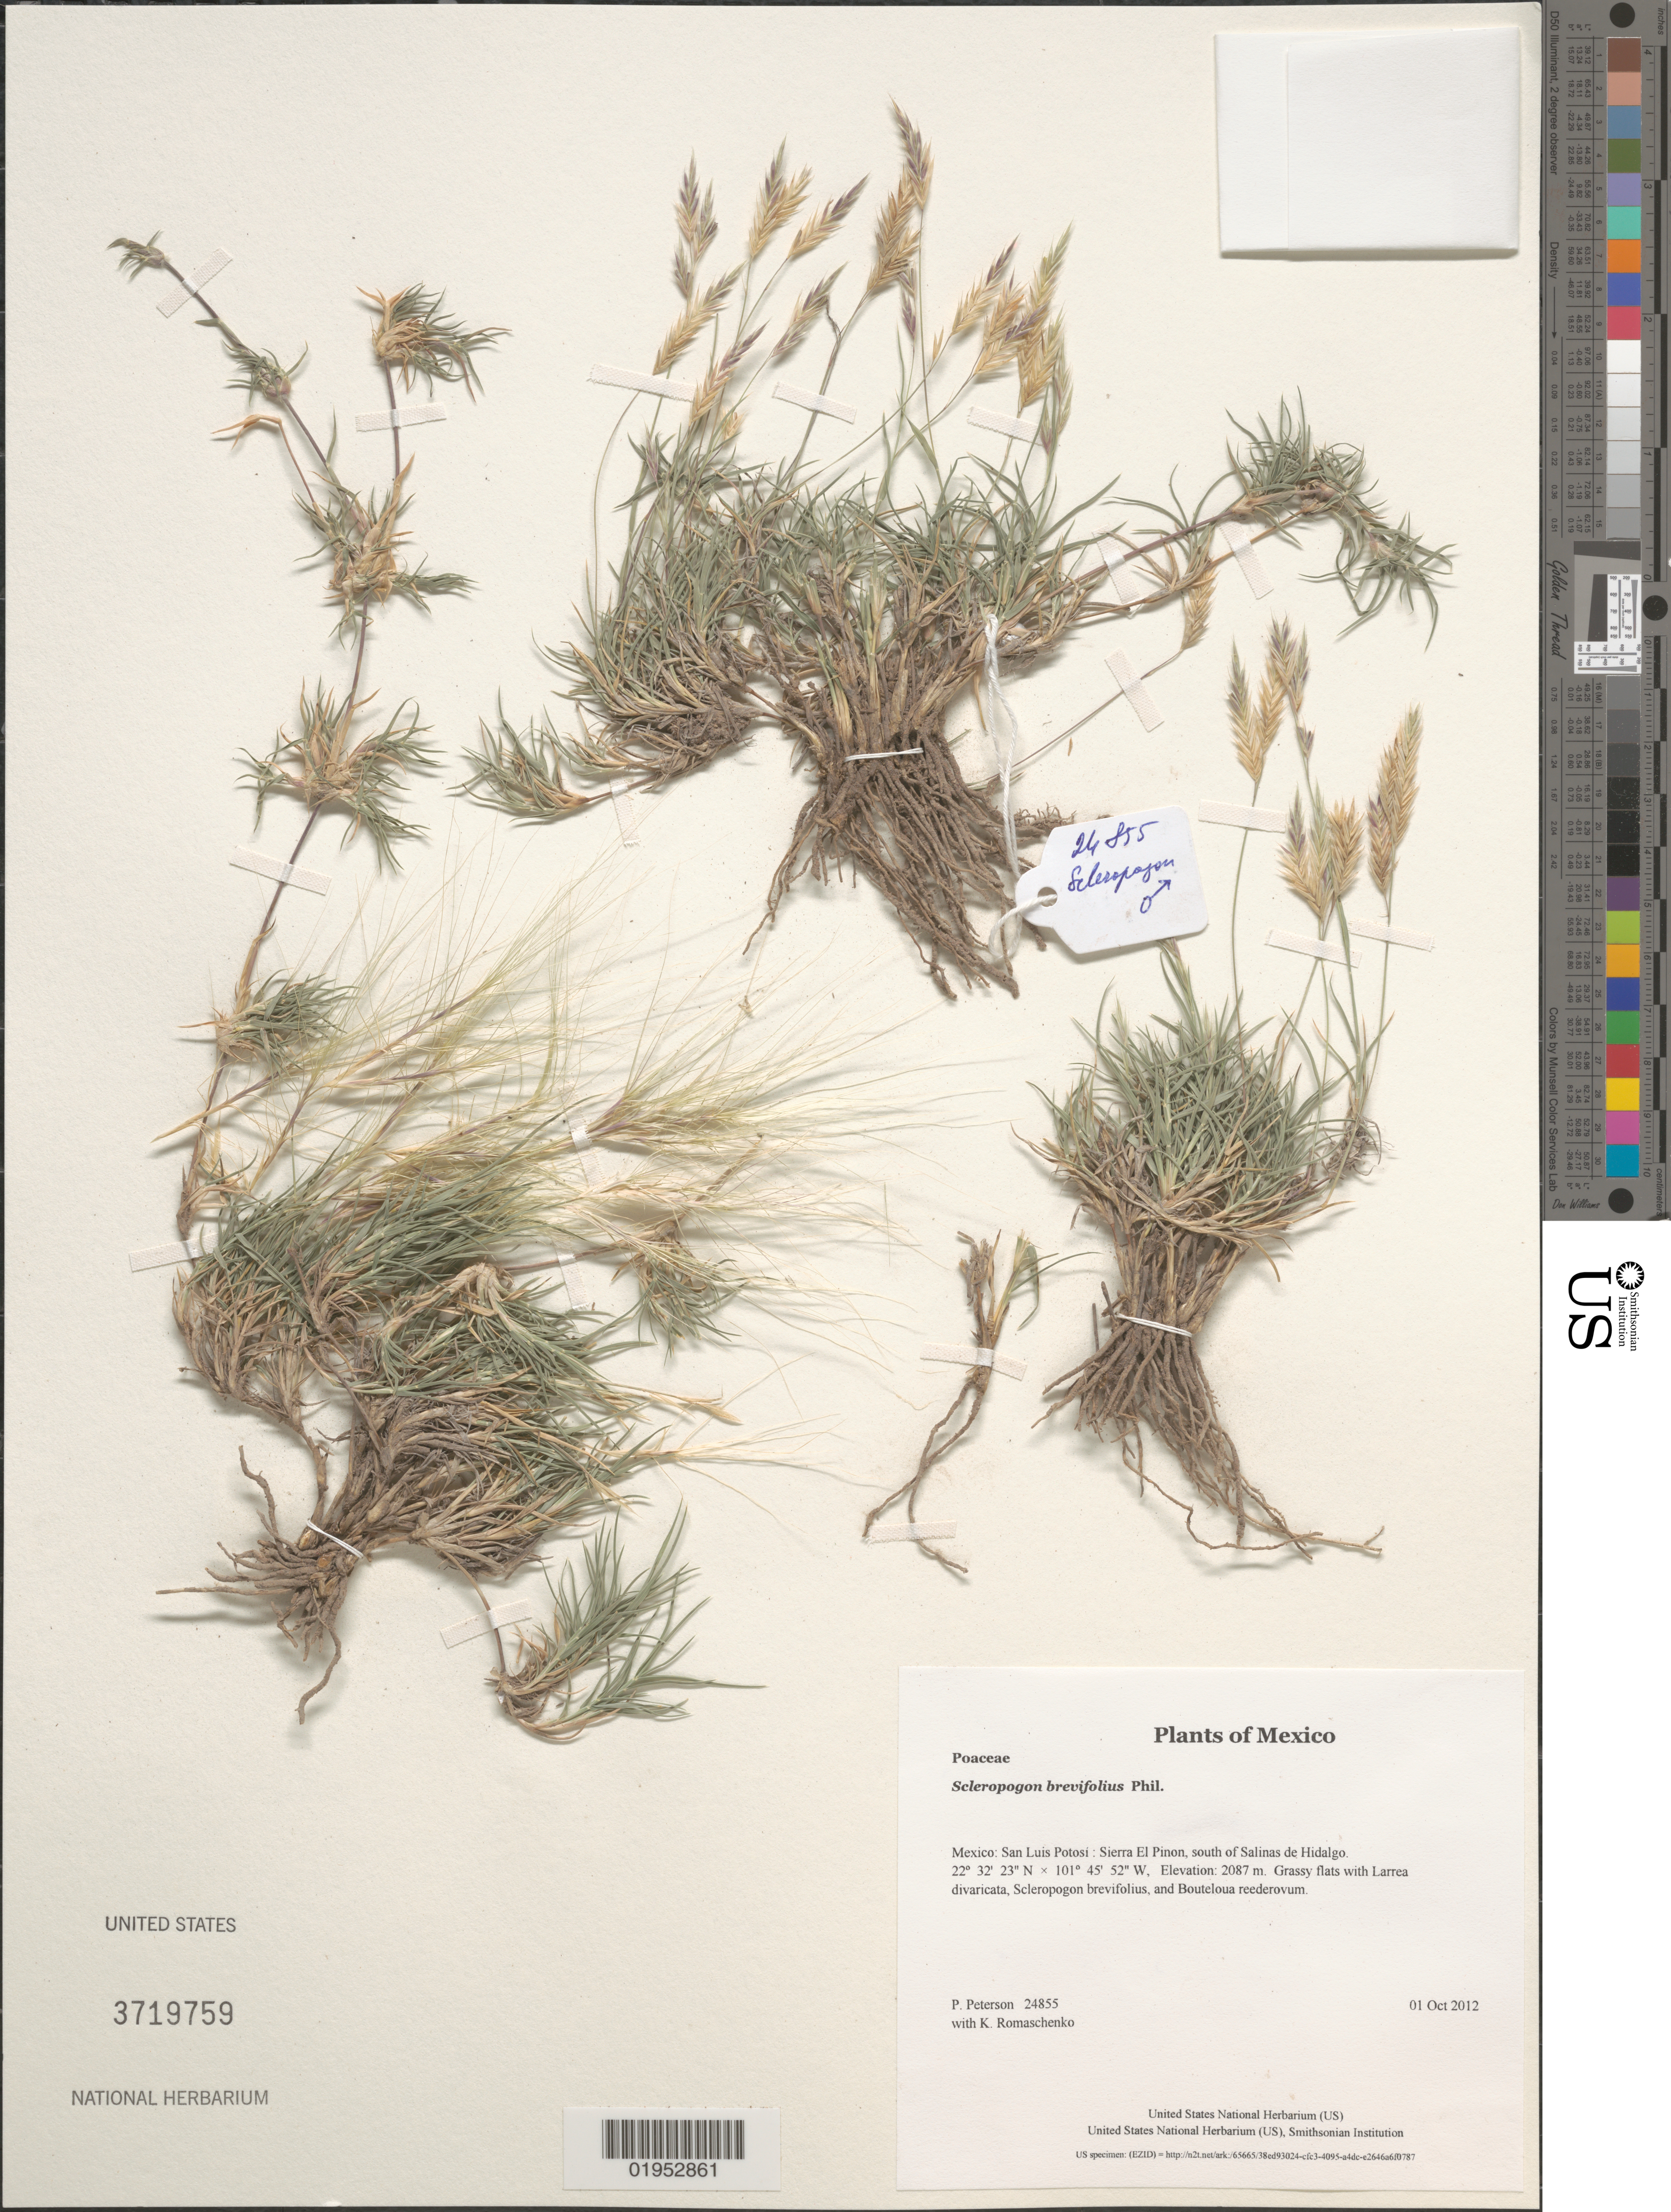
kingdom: Plantae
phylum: Tracheophyta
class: Liliopsida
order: Poales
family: Poaceae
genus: Scleropogon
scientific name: Scleropogon brevifolius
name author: Phil.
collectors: P. M. Peterson & K. Romaschenko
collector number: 24855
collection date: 2012-10-01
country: Mexico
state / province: San Luis Potosí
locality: Sierra El Pinon, south of Salinas de Hidalgo.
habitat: Grassy flats with Larrea divaricata, Scleropogon brevifolius, and Bouteloua reederovum.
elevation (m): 2087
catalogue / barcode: US 3719759